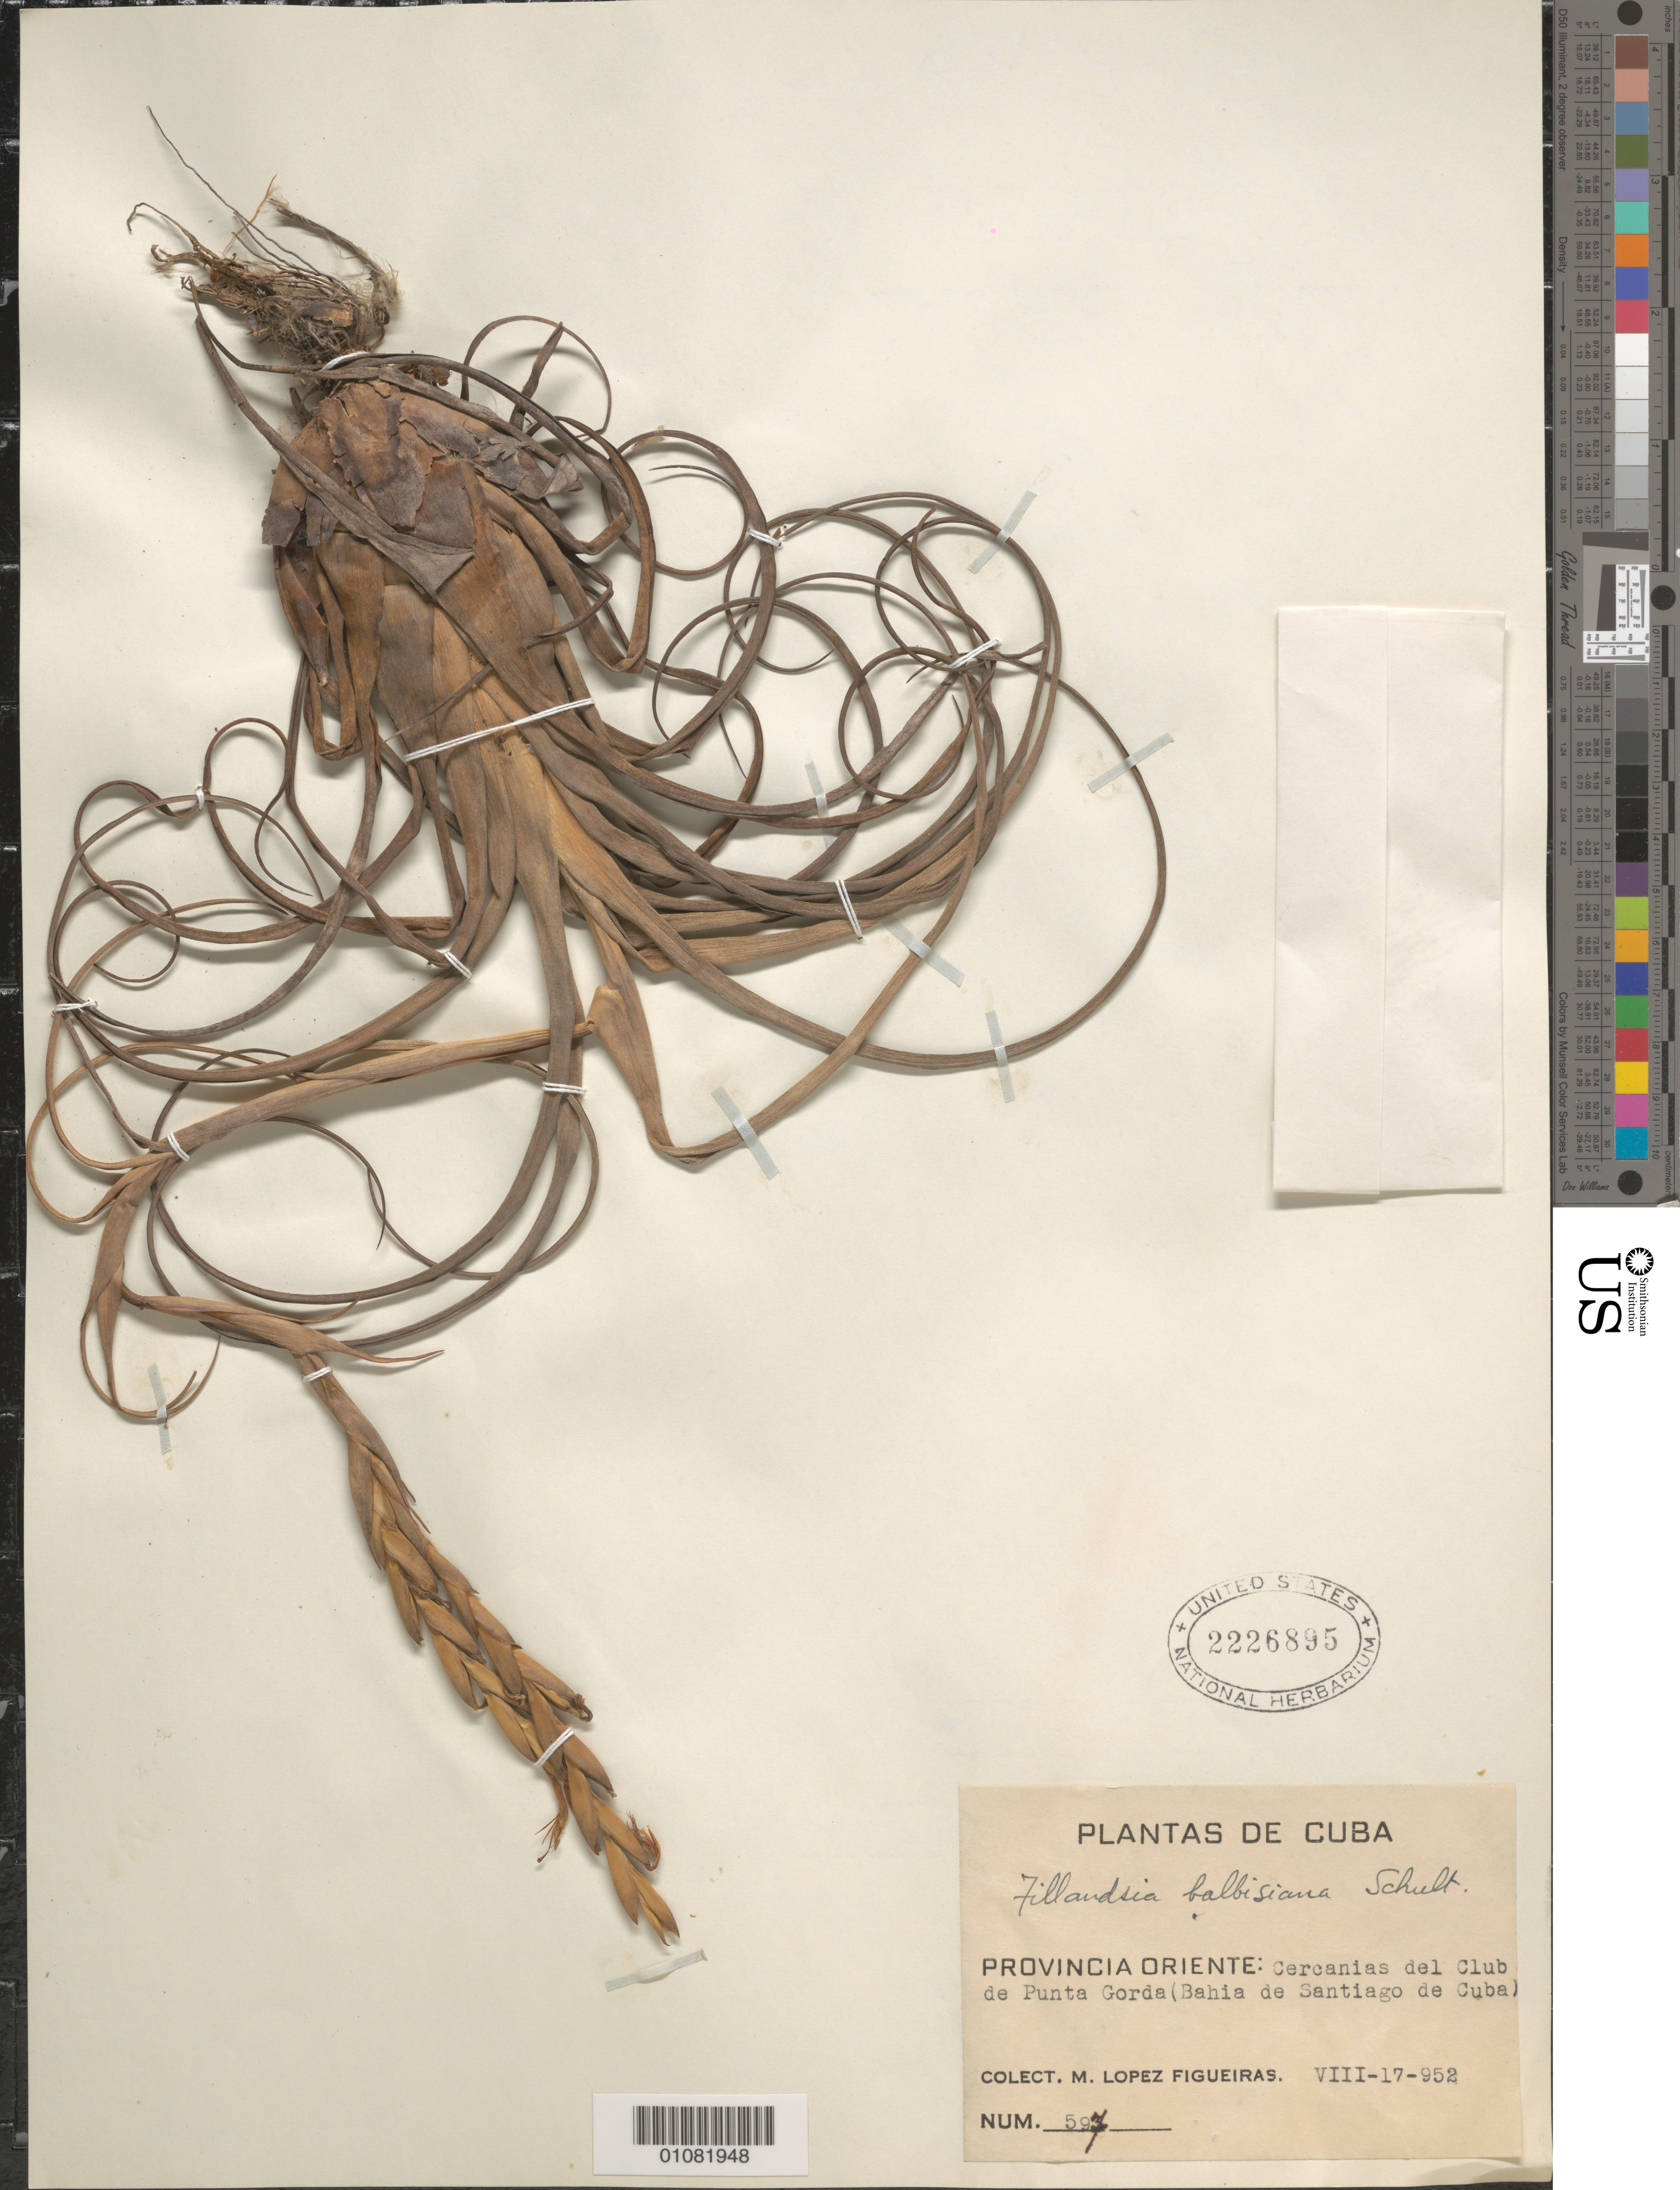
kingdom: Plantae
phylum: Tracheophyta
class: Liliopsida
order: Poales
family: Bromeliaceae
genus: Tillandsia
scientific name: Tillandsia balbisiana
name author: Schult. f.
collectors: M. López Figueiras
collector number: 597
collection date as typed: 17 Aug 1952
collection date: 1952-08-17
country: Cuba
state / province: Cienfuegos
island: Cuba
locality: Provincia Oriente: Cercanias del Club de Punta Gorda (Bahia de Santiago de Cuba)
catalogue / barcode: US 2226895